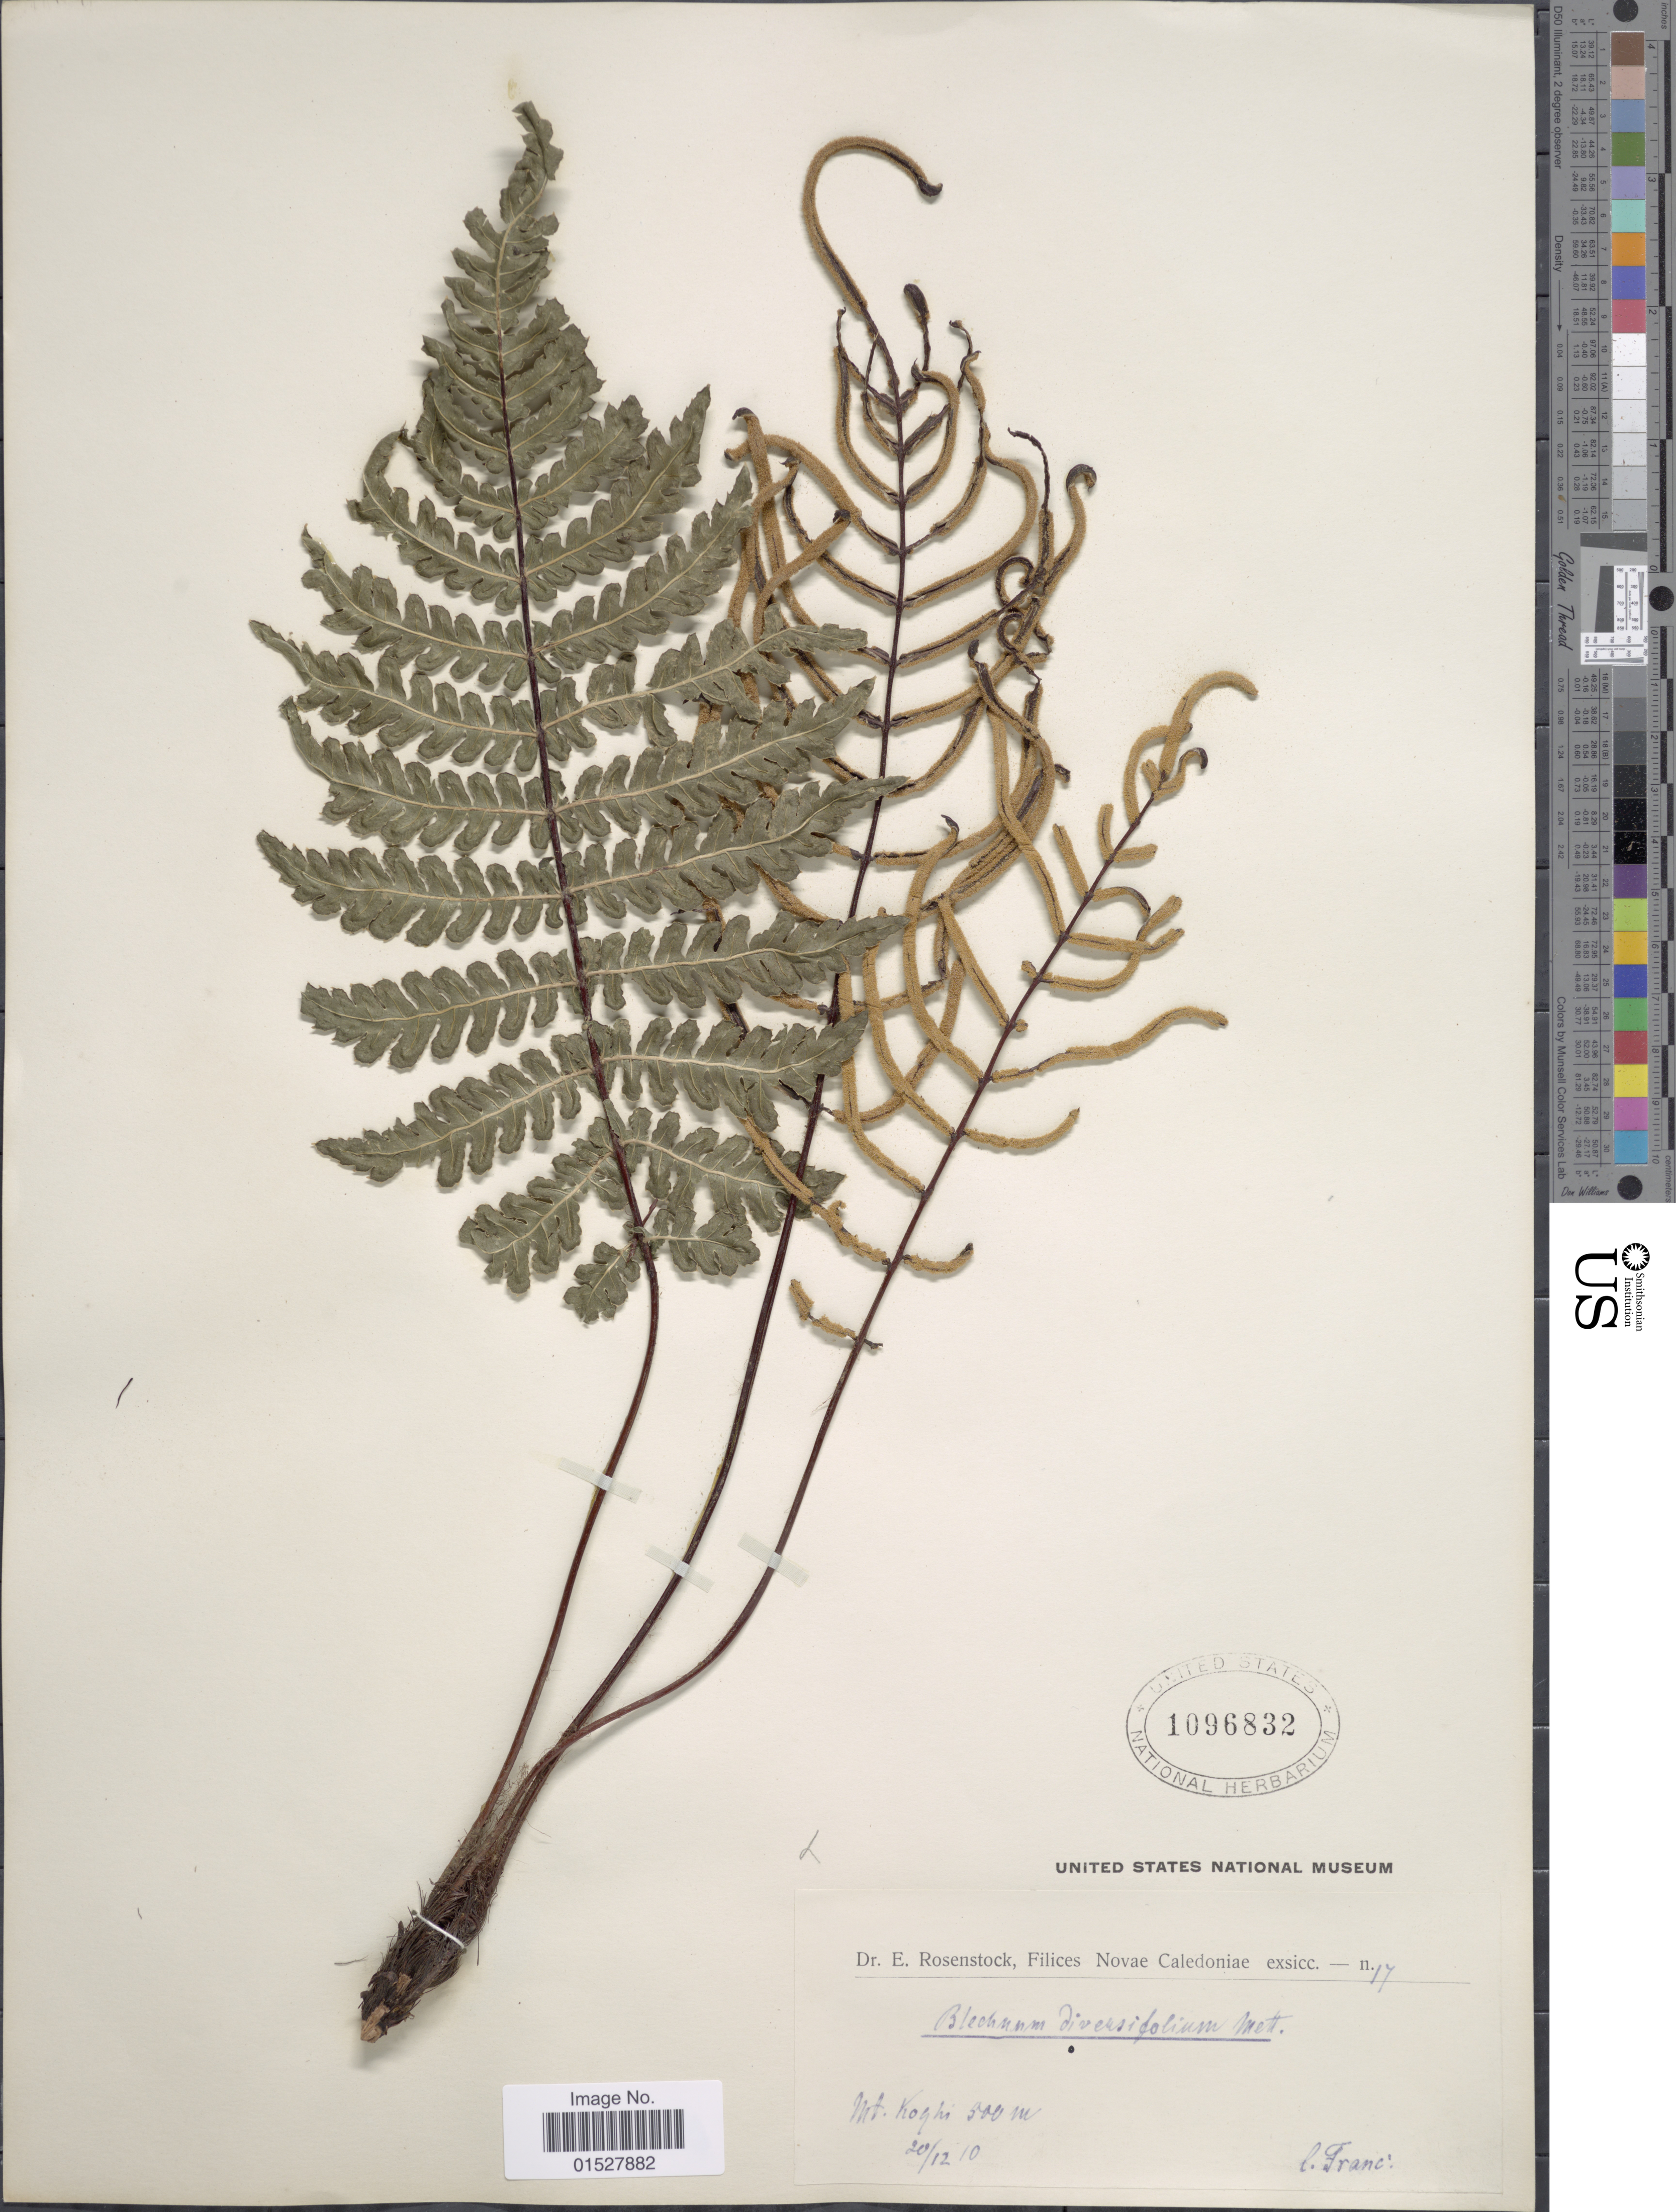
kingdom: Plantae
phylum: Tracheophyta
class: Polypodiopsida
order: Polypodiales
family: Blechnaceae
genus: Blechnum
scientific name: Blechnum diversifolium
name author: Mett.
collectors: Franc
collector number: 17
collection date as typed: Transcribed d/m/y: 20/12/10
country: New Caledonia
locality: Mt. Kohji.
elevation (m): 500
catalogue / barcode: US 1096832